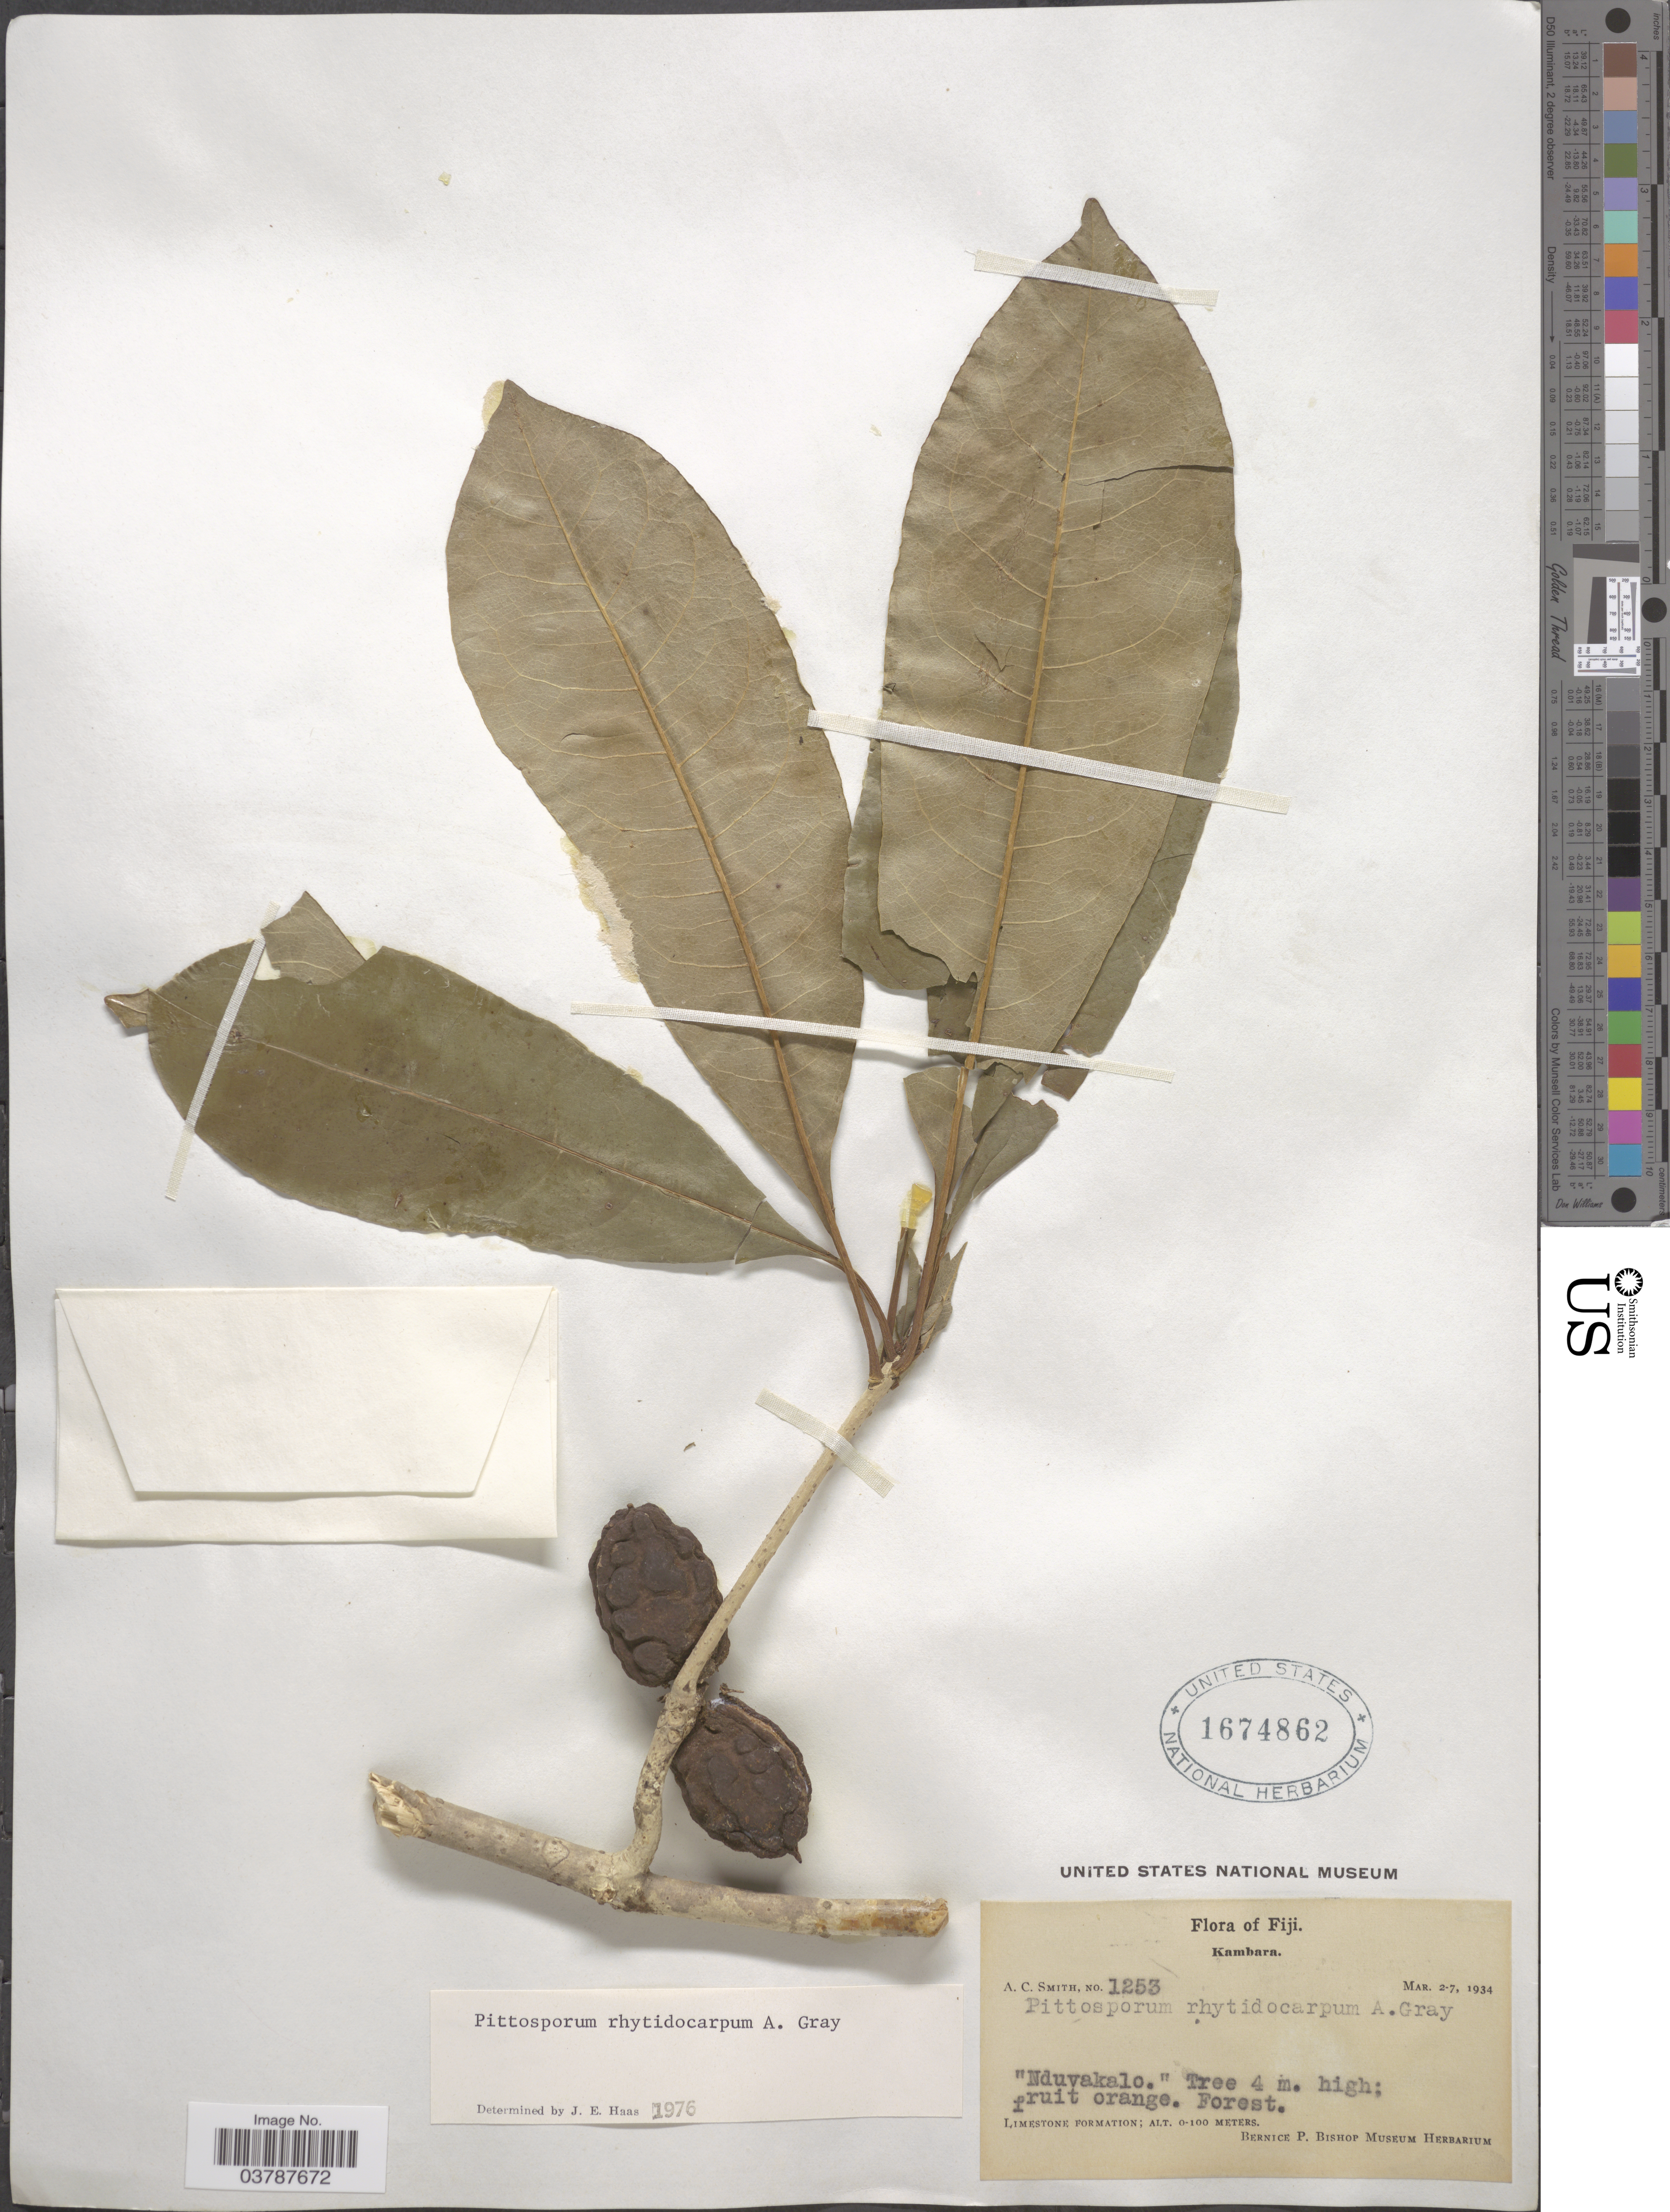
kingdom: Plantae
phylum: Tracheophyta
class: Magnoliopsida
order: Apiales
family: Pittosporaceae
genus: Pittosporum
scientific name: Pittosporum rhytidocarpum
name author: A. Gray in Wilkes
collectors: A. C. Smith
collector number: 1253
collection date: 1934-03-02/1934-03-07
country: Fiji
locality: Kambara. "Nduyakalo". Limestone formation.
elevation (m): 0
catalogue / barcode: US 1674862